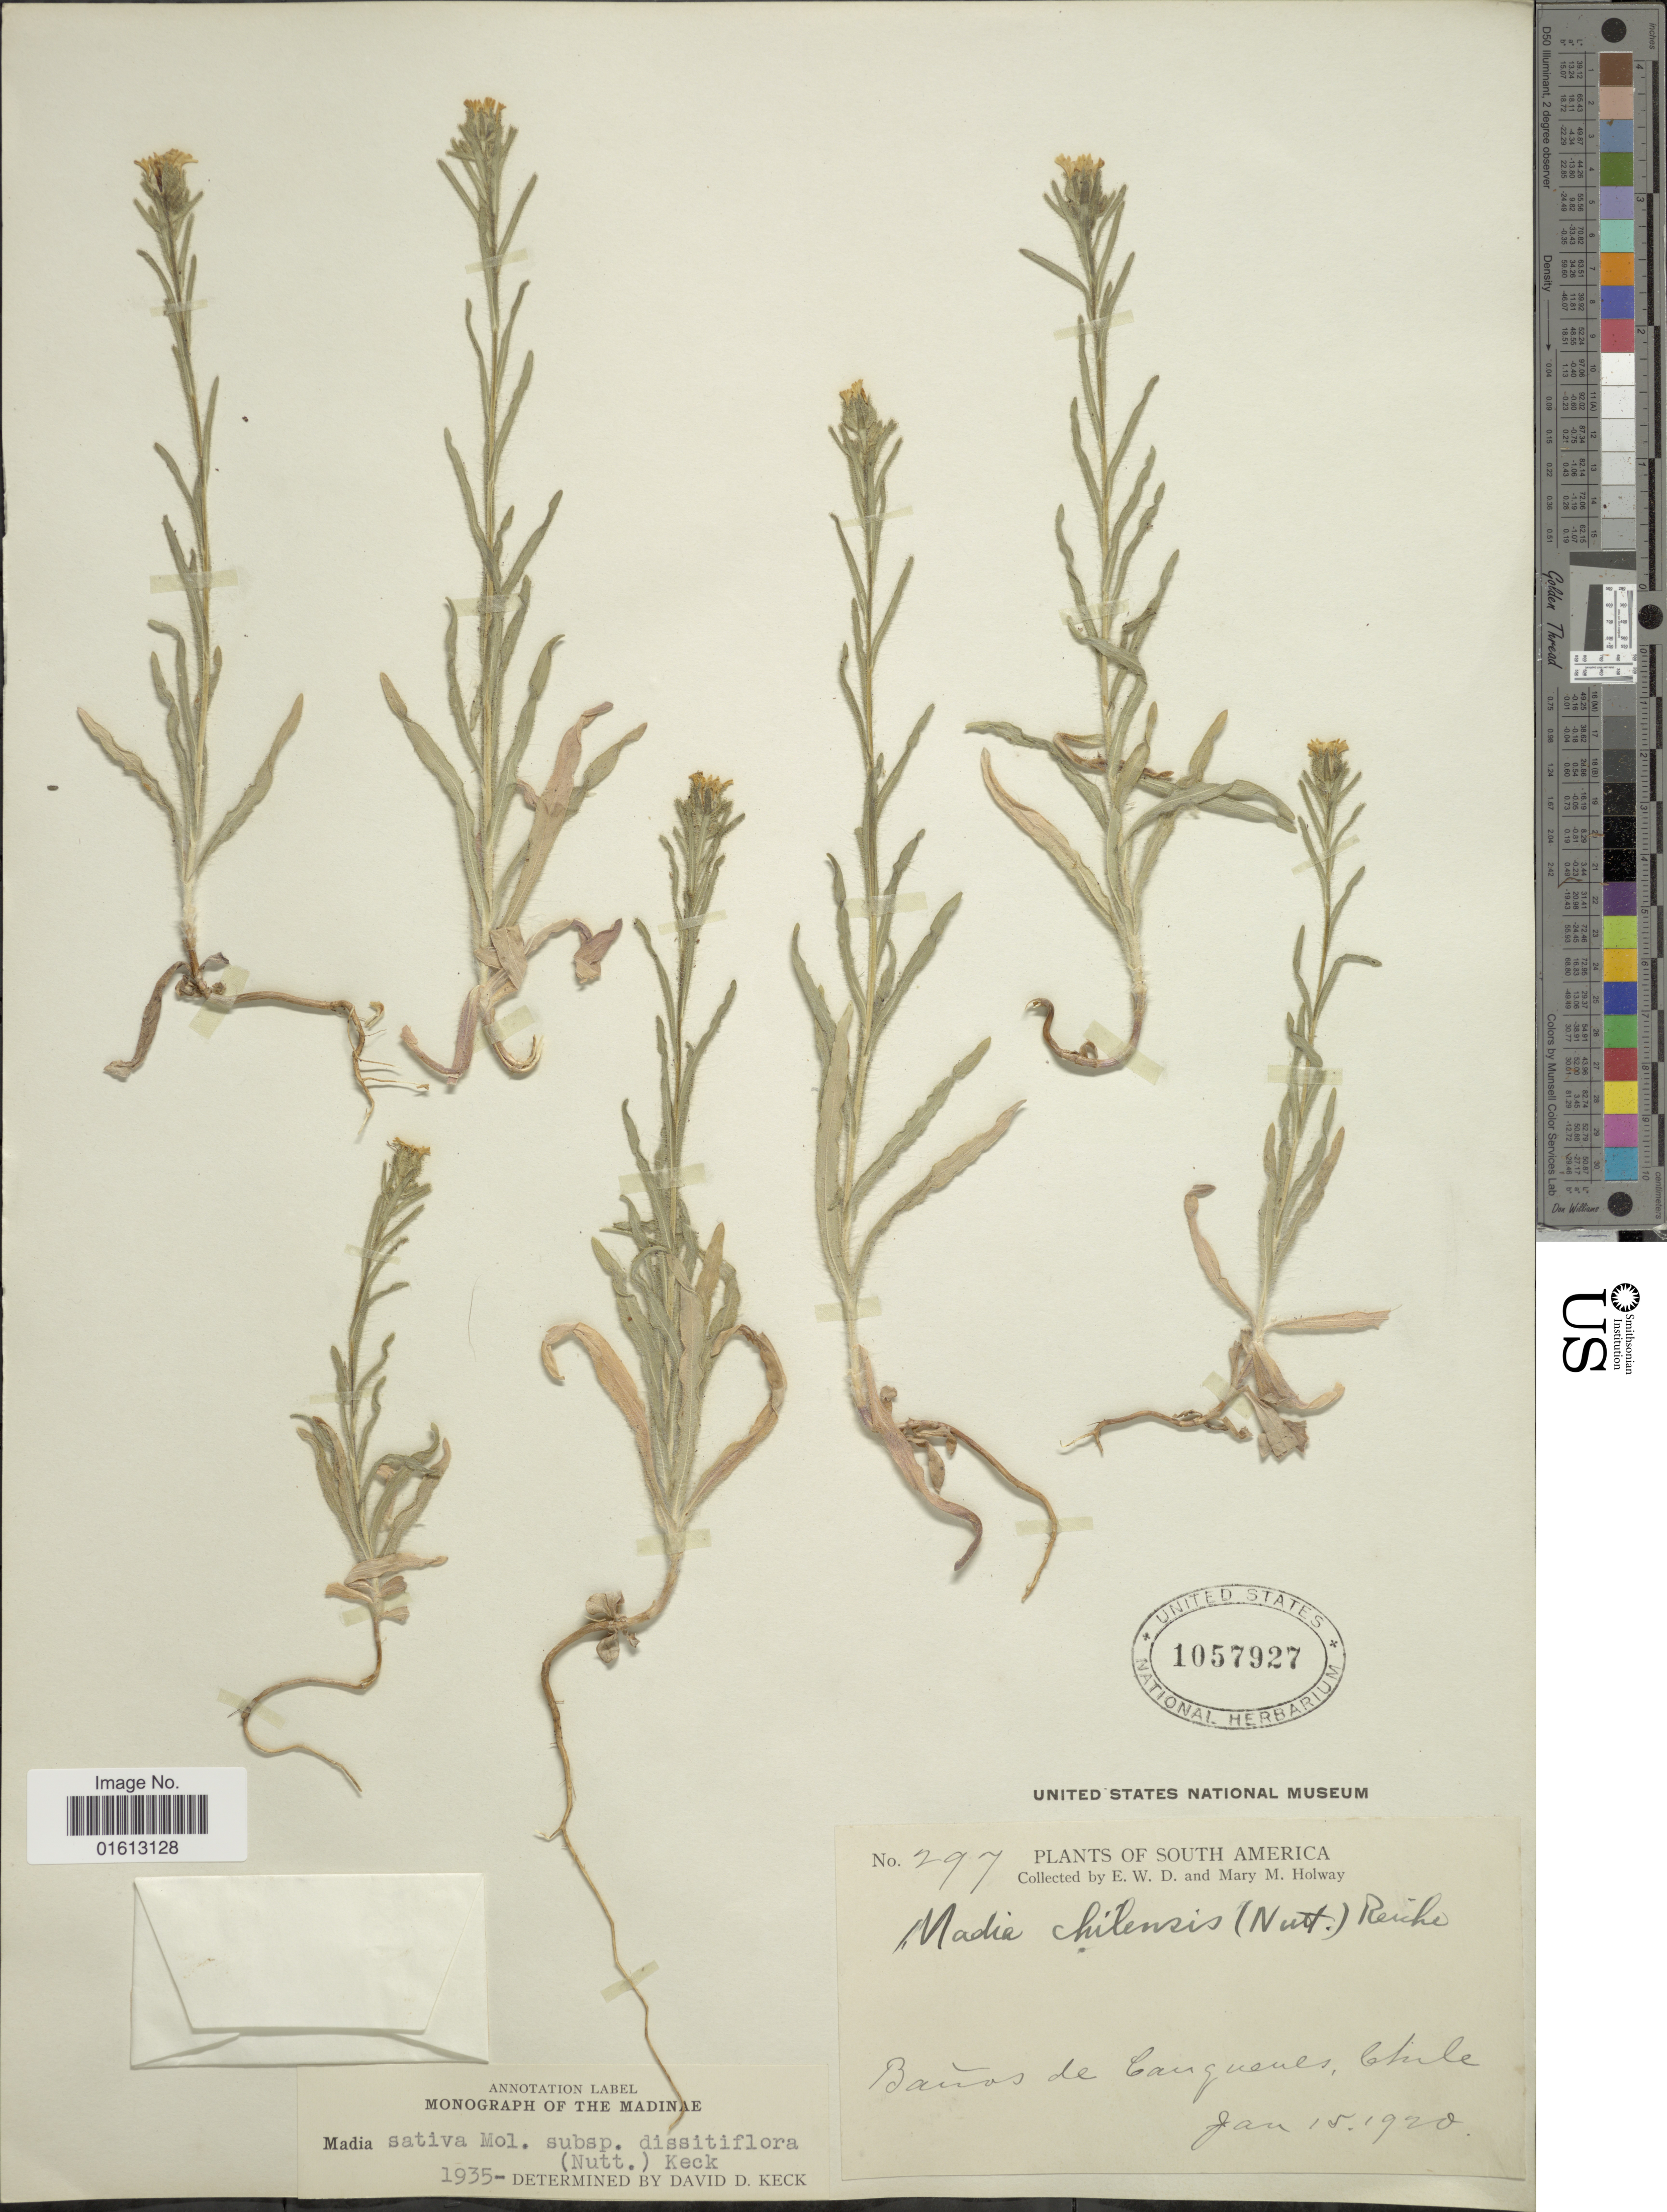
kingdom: Plantae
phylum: Tracheophyta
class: Magnoliopsida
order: Asterales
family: Asteraceae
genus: Madia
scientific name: Madia sativa subsp. dissitiflora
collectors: E. W. D. Holway & M. M. Holway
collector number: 297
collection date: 1920-01-15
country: Chile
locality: Chile, South America, Baños de Cauquenes.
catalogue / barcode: US 1057927